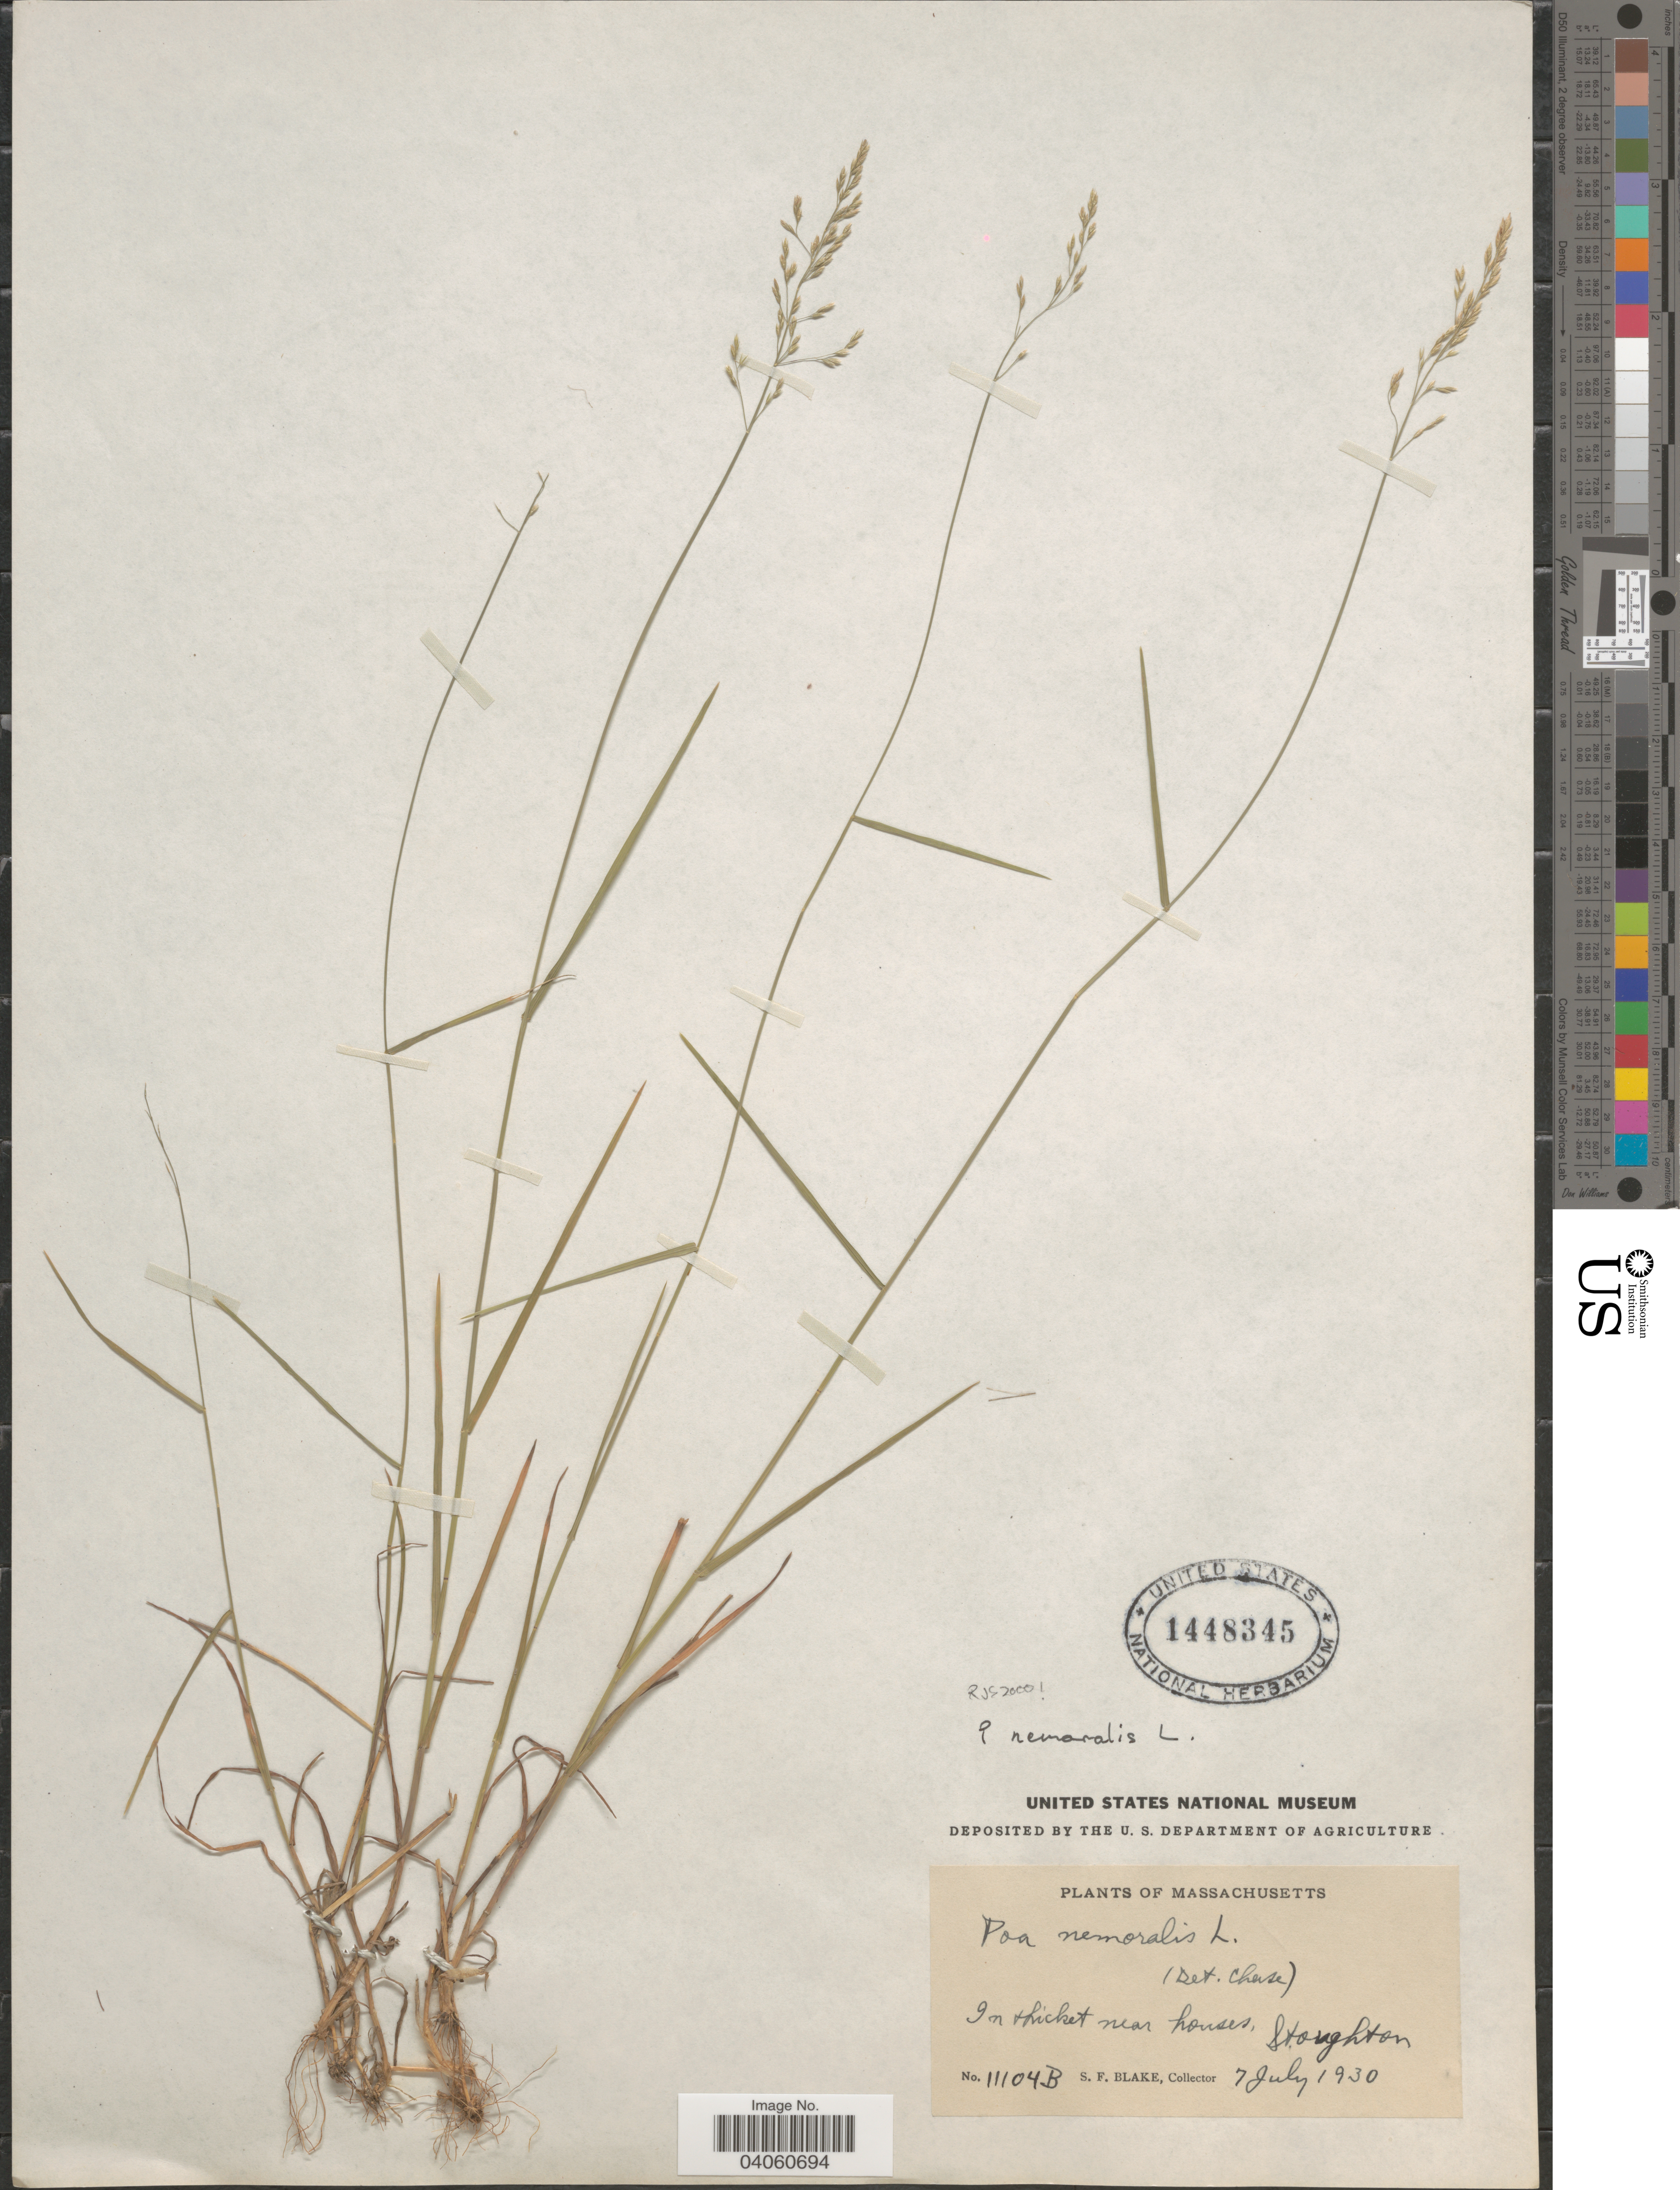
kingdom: Plantae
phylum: Tracheophyta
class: Liliopsida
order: Poales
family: Poaceae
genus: Poa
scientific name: Poa nemoralis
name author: L.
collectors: S. Blake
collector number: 11104B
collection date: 1930-07-07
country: United States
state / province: Massachusetts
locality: In thicket near houses, Stoughton.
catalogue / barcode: US 1448345